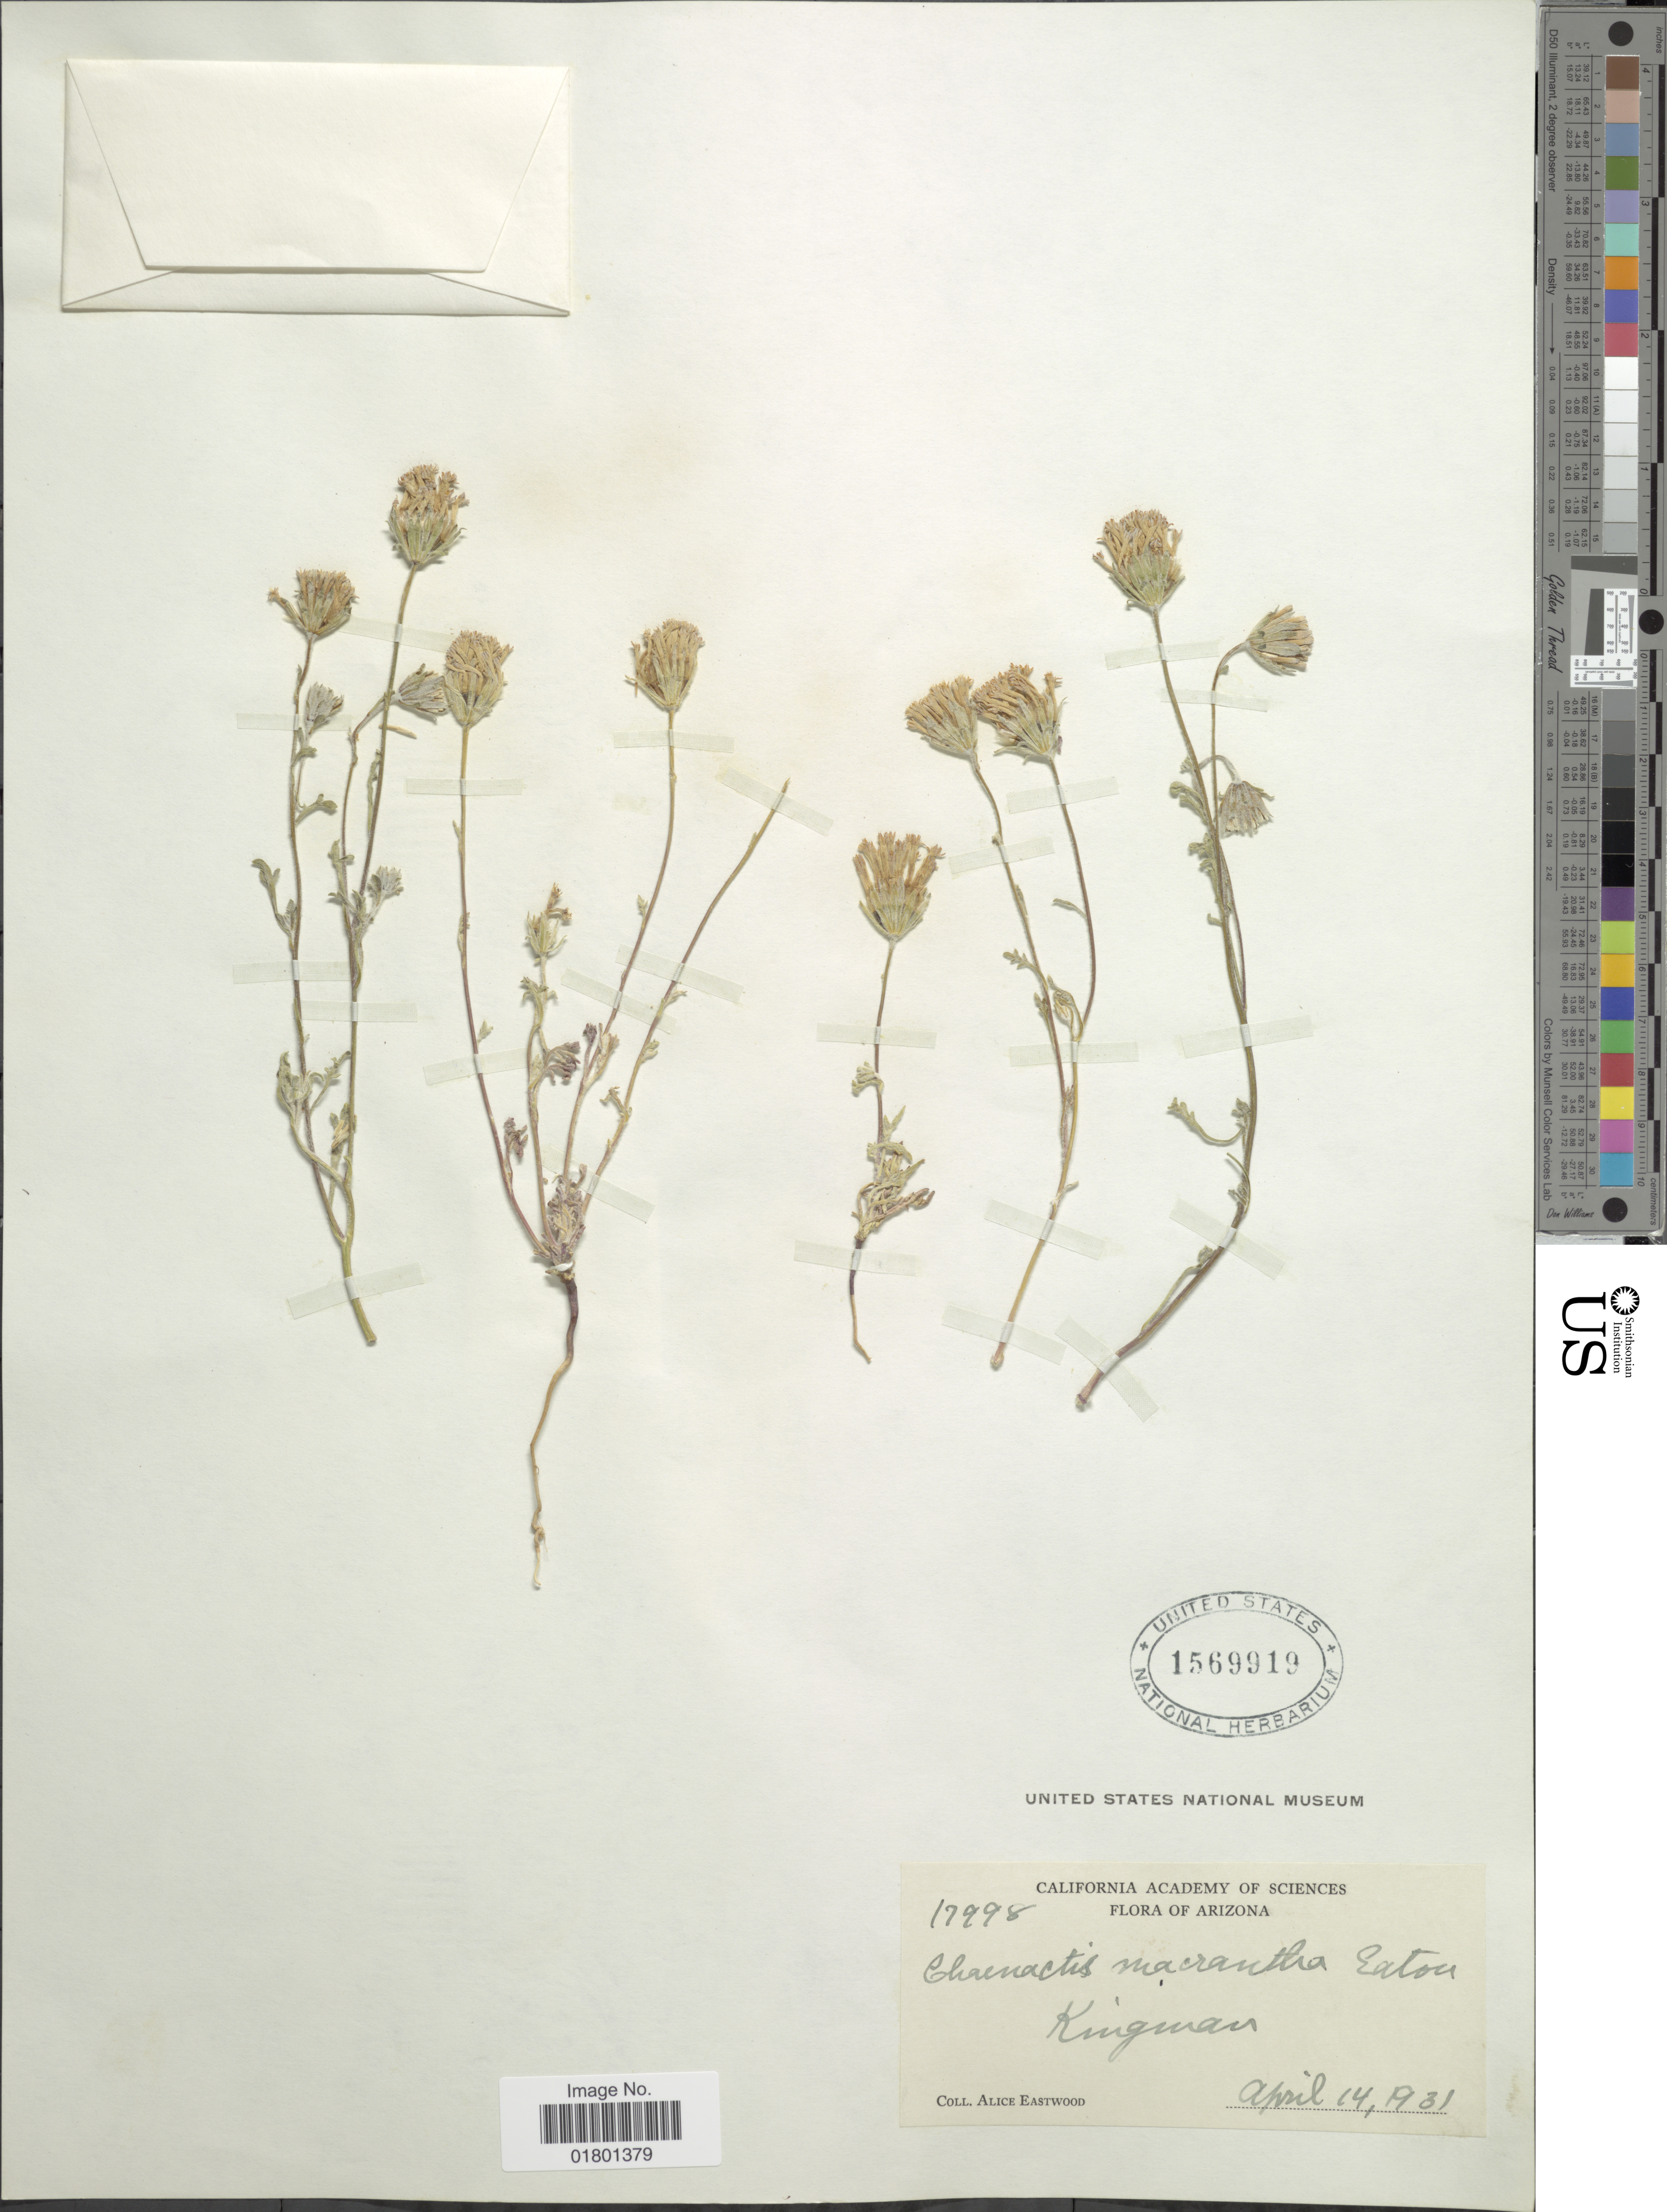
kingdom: Plantae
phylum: Tracheophyta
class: Magnoliopsida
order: Asterales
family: Asteraceae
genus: Chaenactis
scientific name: Chaenactis macrantha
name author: D.C. Eaton in C. King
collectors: A. Eastwood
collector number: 17998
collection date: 1931-04-14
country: United States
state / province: Arizona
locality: Kingman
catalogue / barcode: US 1569919